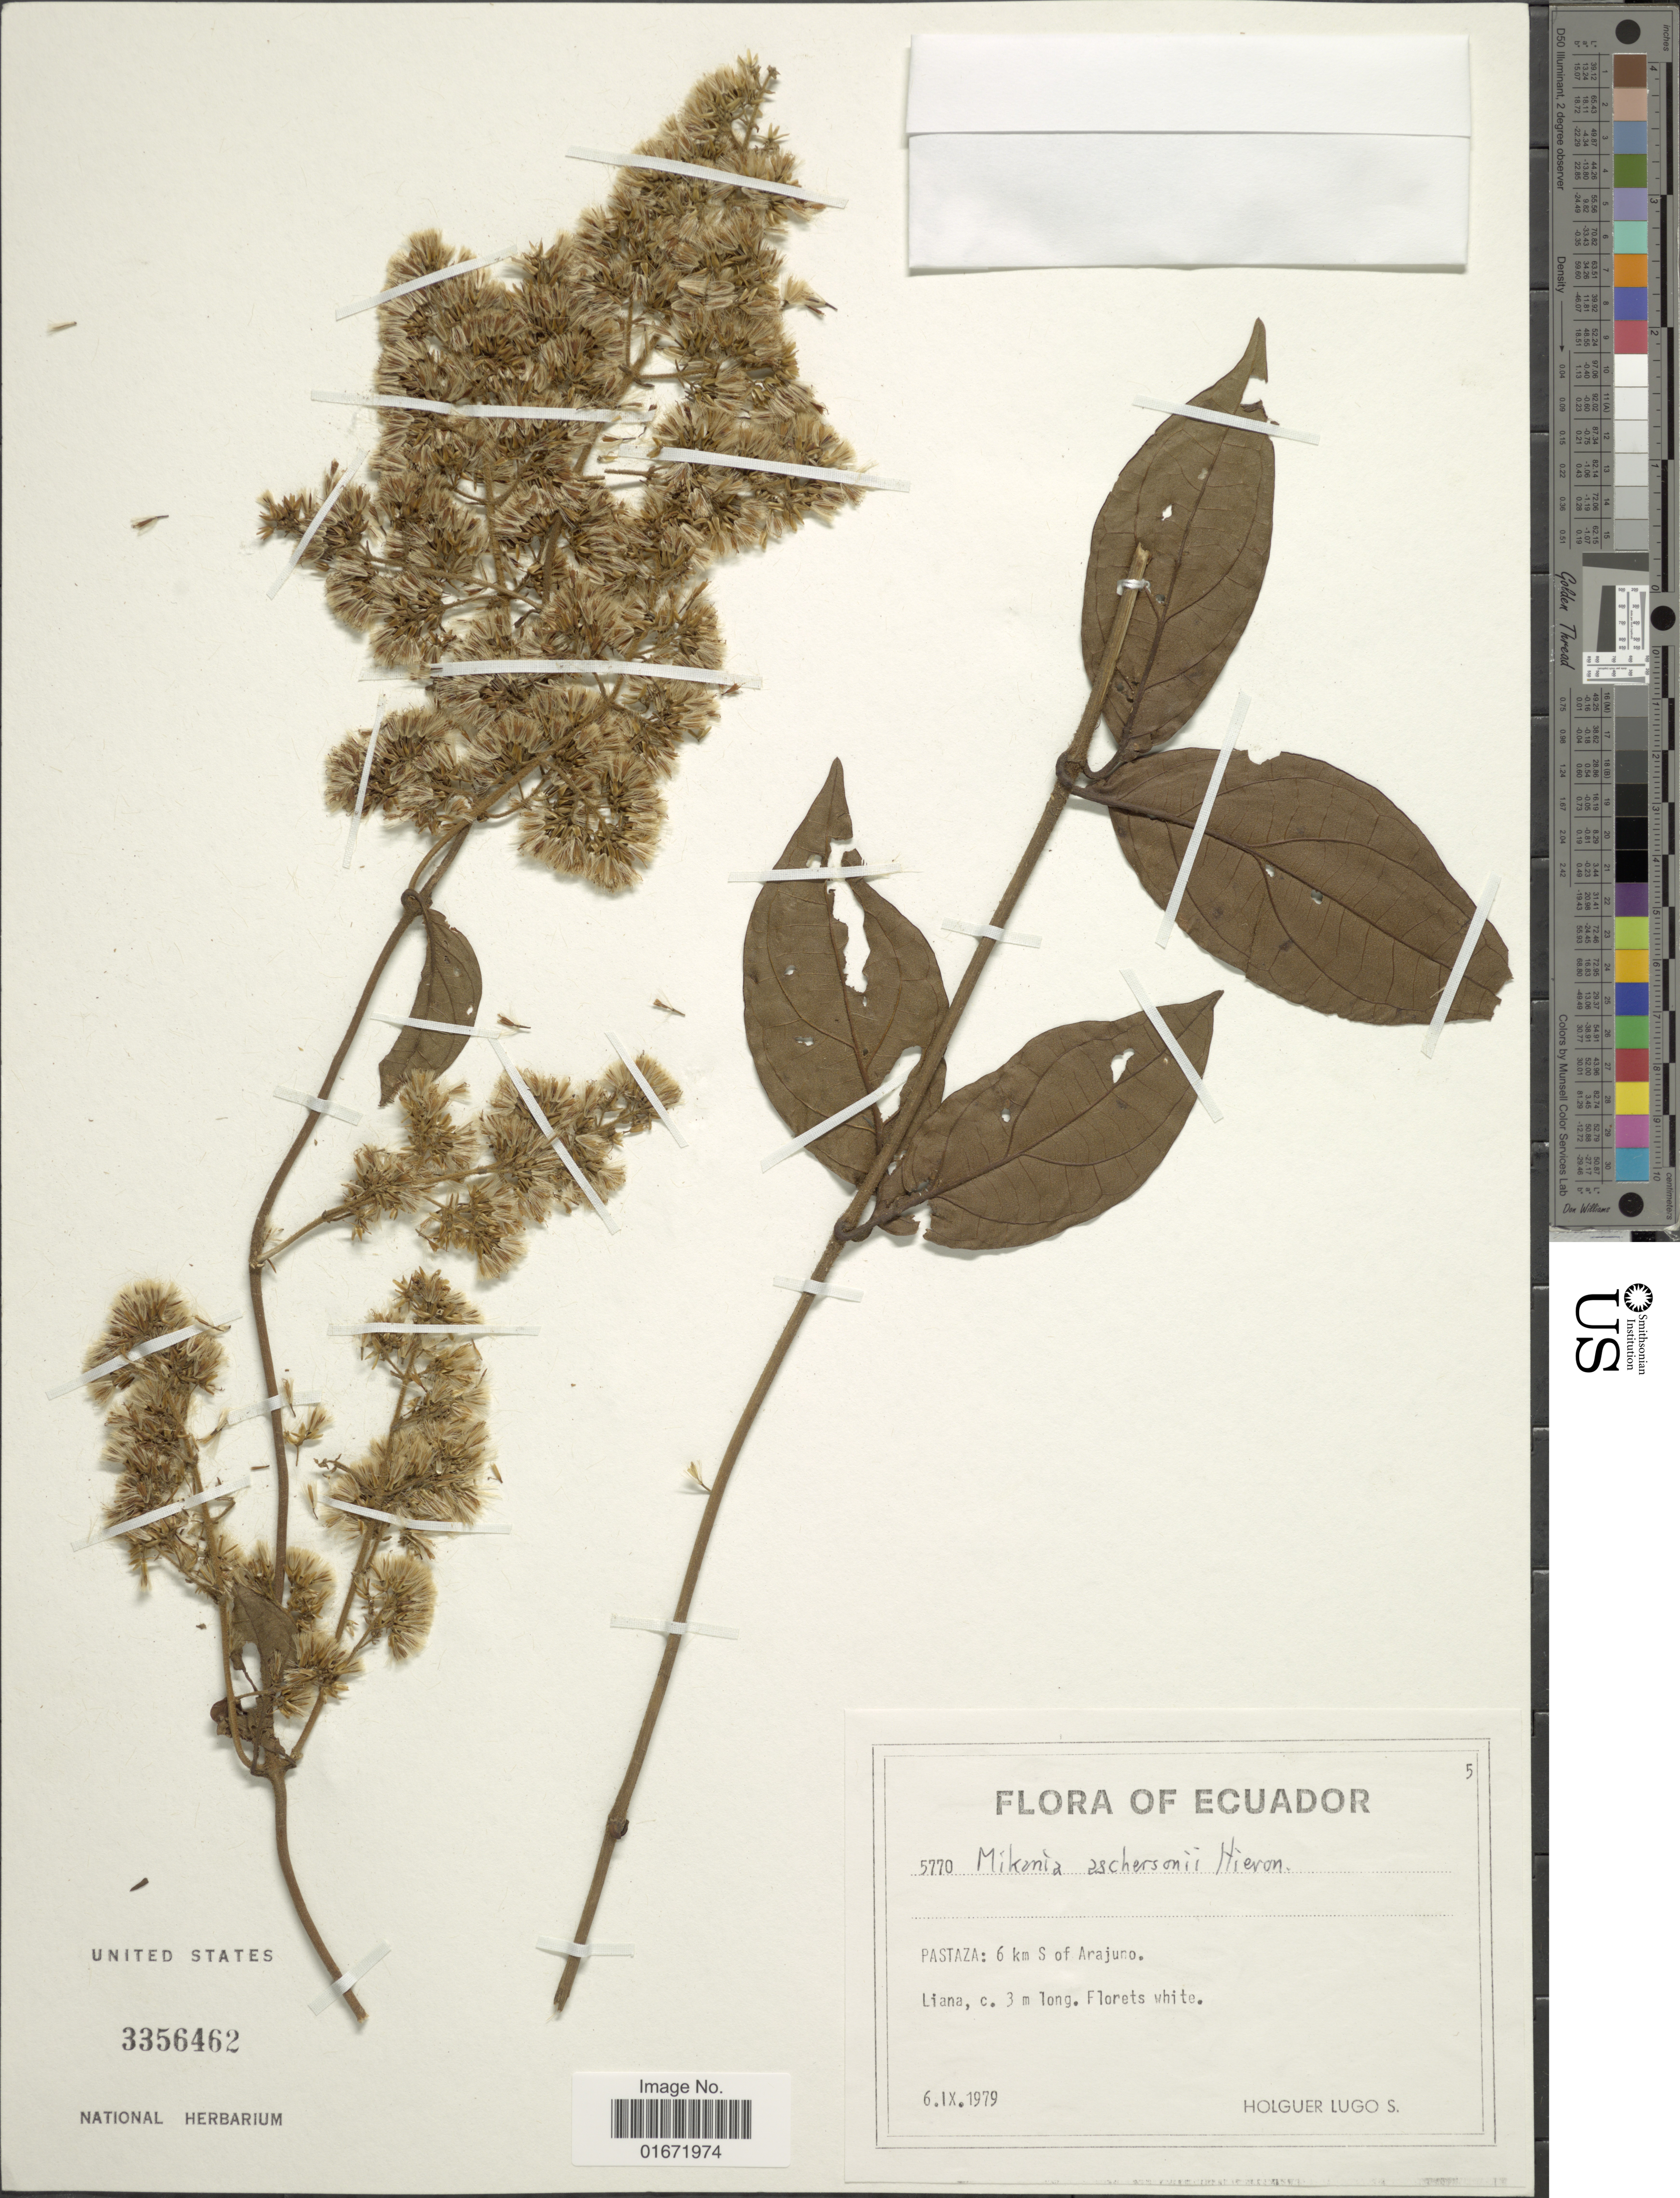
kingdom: Plantae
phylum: Tracheophyta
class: Magnoliopsida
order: Asterales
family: Asteraceae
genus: Mikania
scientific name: Mikania nigropunctulata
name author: Hieron.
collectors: H. Lugo S.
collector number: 5770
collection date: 1979-09-06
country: Ecuador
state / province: Pastaza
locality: Pastaza: 6 km S of Arajuno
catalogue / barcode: US 3356462